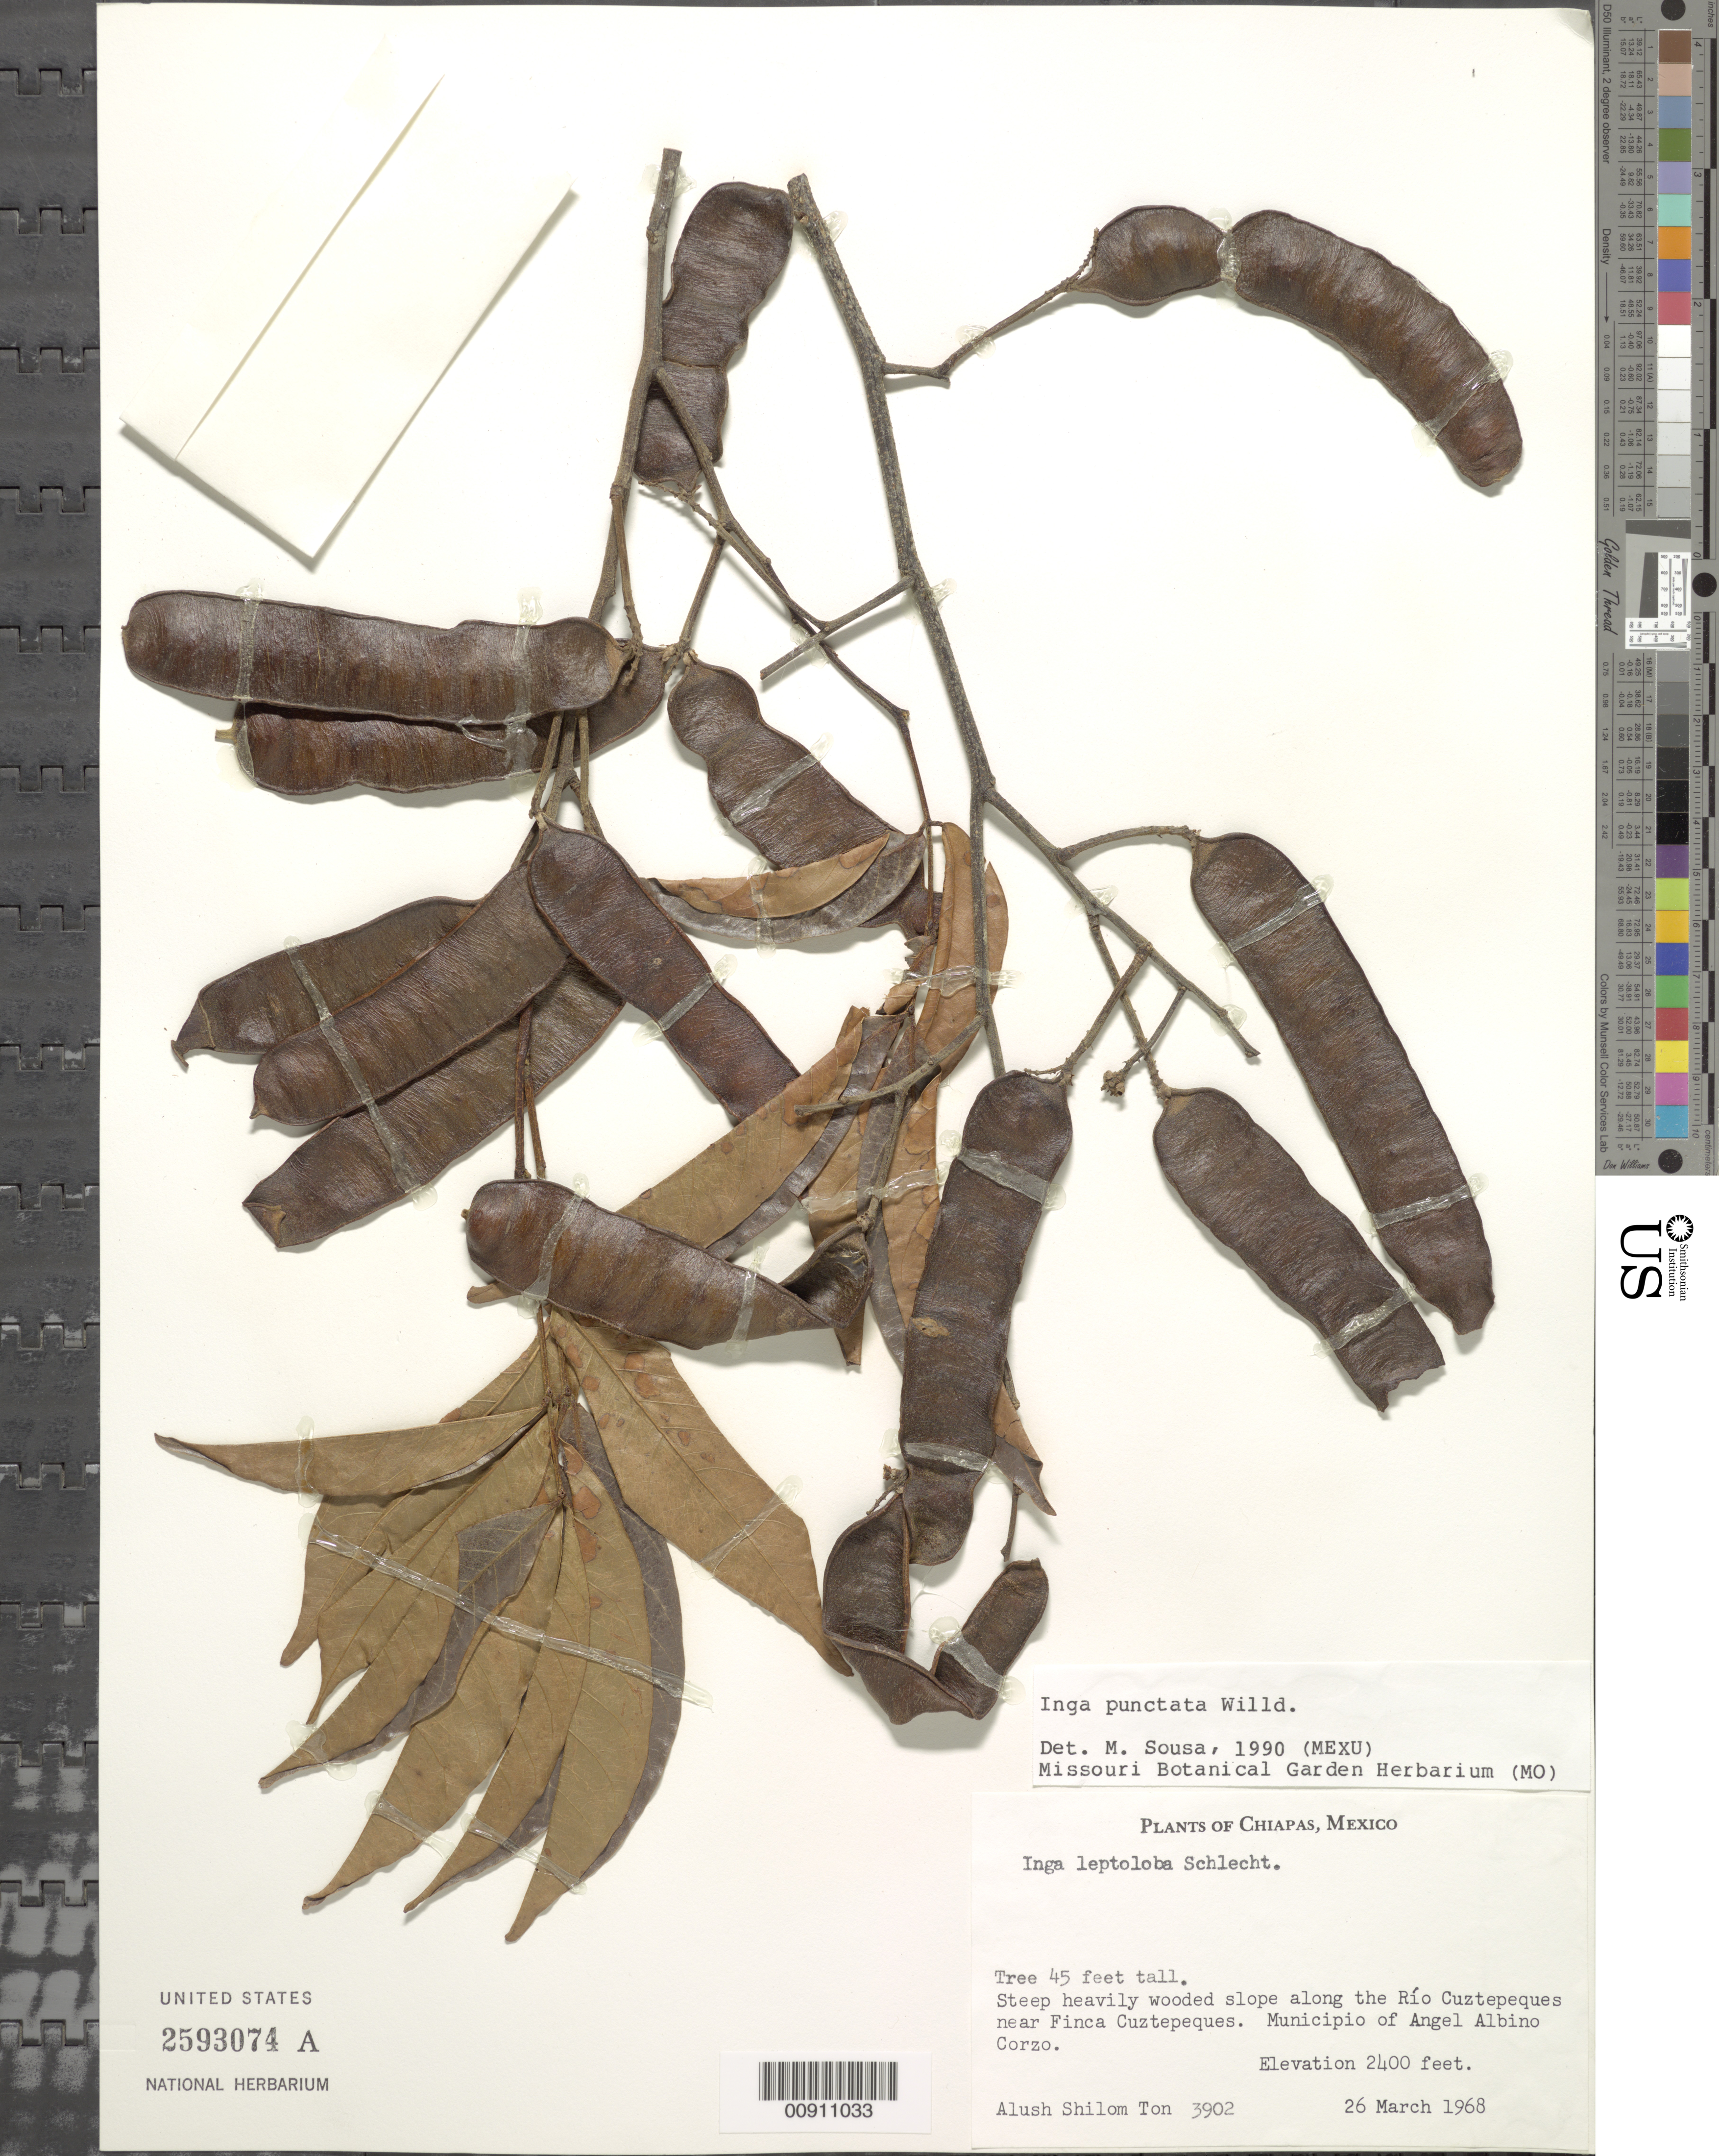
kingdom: Plantae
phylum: Tracheophyta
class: Magnoliopsida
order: Fabales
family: Fabaceae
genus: Inga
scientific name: Inga punctata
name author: Willd.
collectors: A. Shilom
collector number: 3902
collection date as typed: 26 Mar 1968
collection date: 1968-03-26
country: Mexico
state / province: Chiapas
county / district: Angel Algino Corzo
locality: Along the Río Cuztepeques near Finca Cuztepeques. Municipio of Angel Algino Corzo, Oaxaca.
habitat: Steep heavily wooded slope along the Río.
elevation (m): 732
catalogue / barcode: US 2593074A